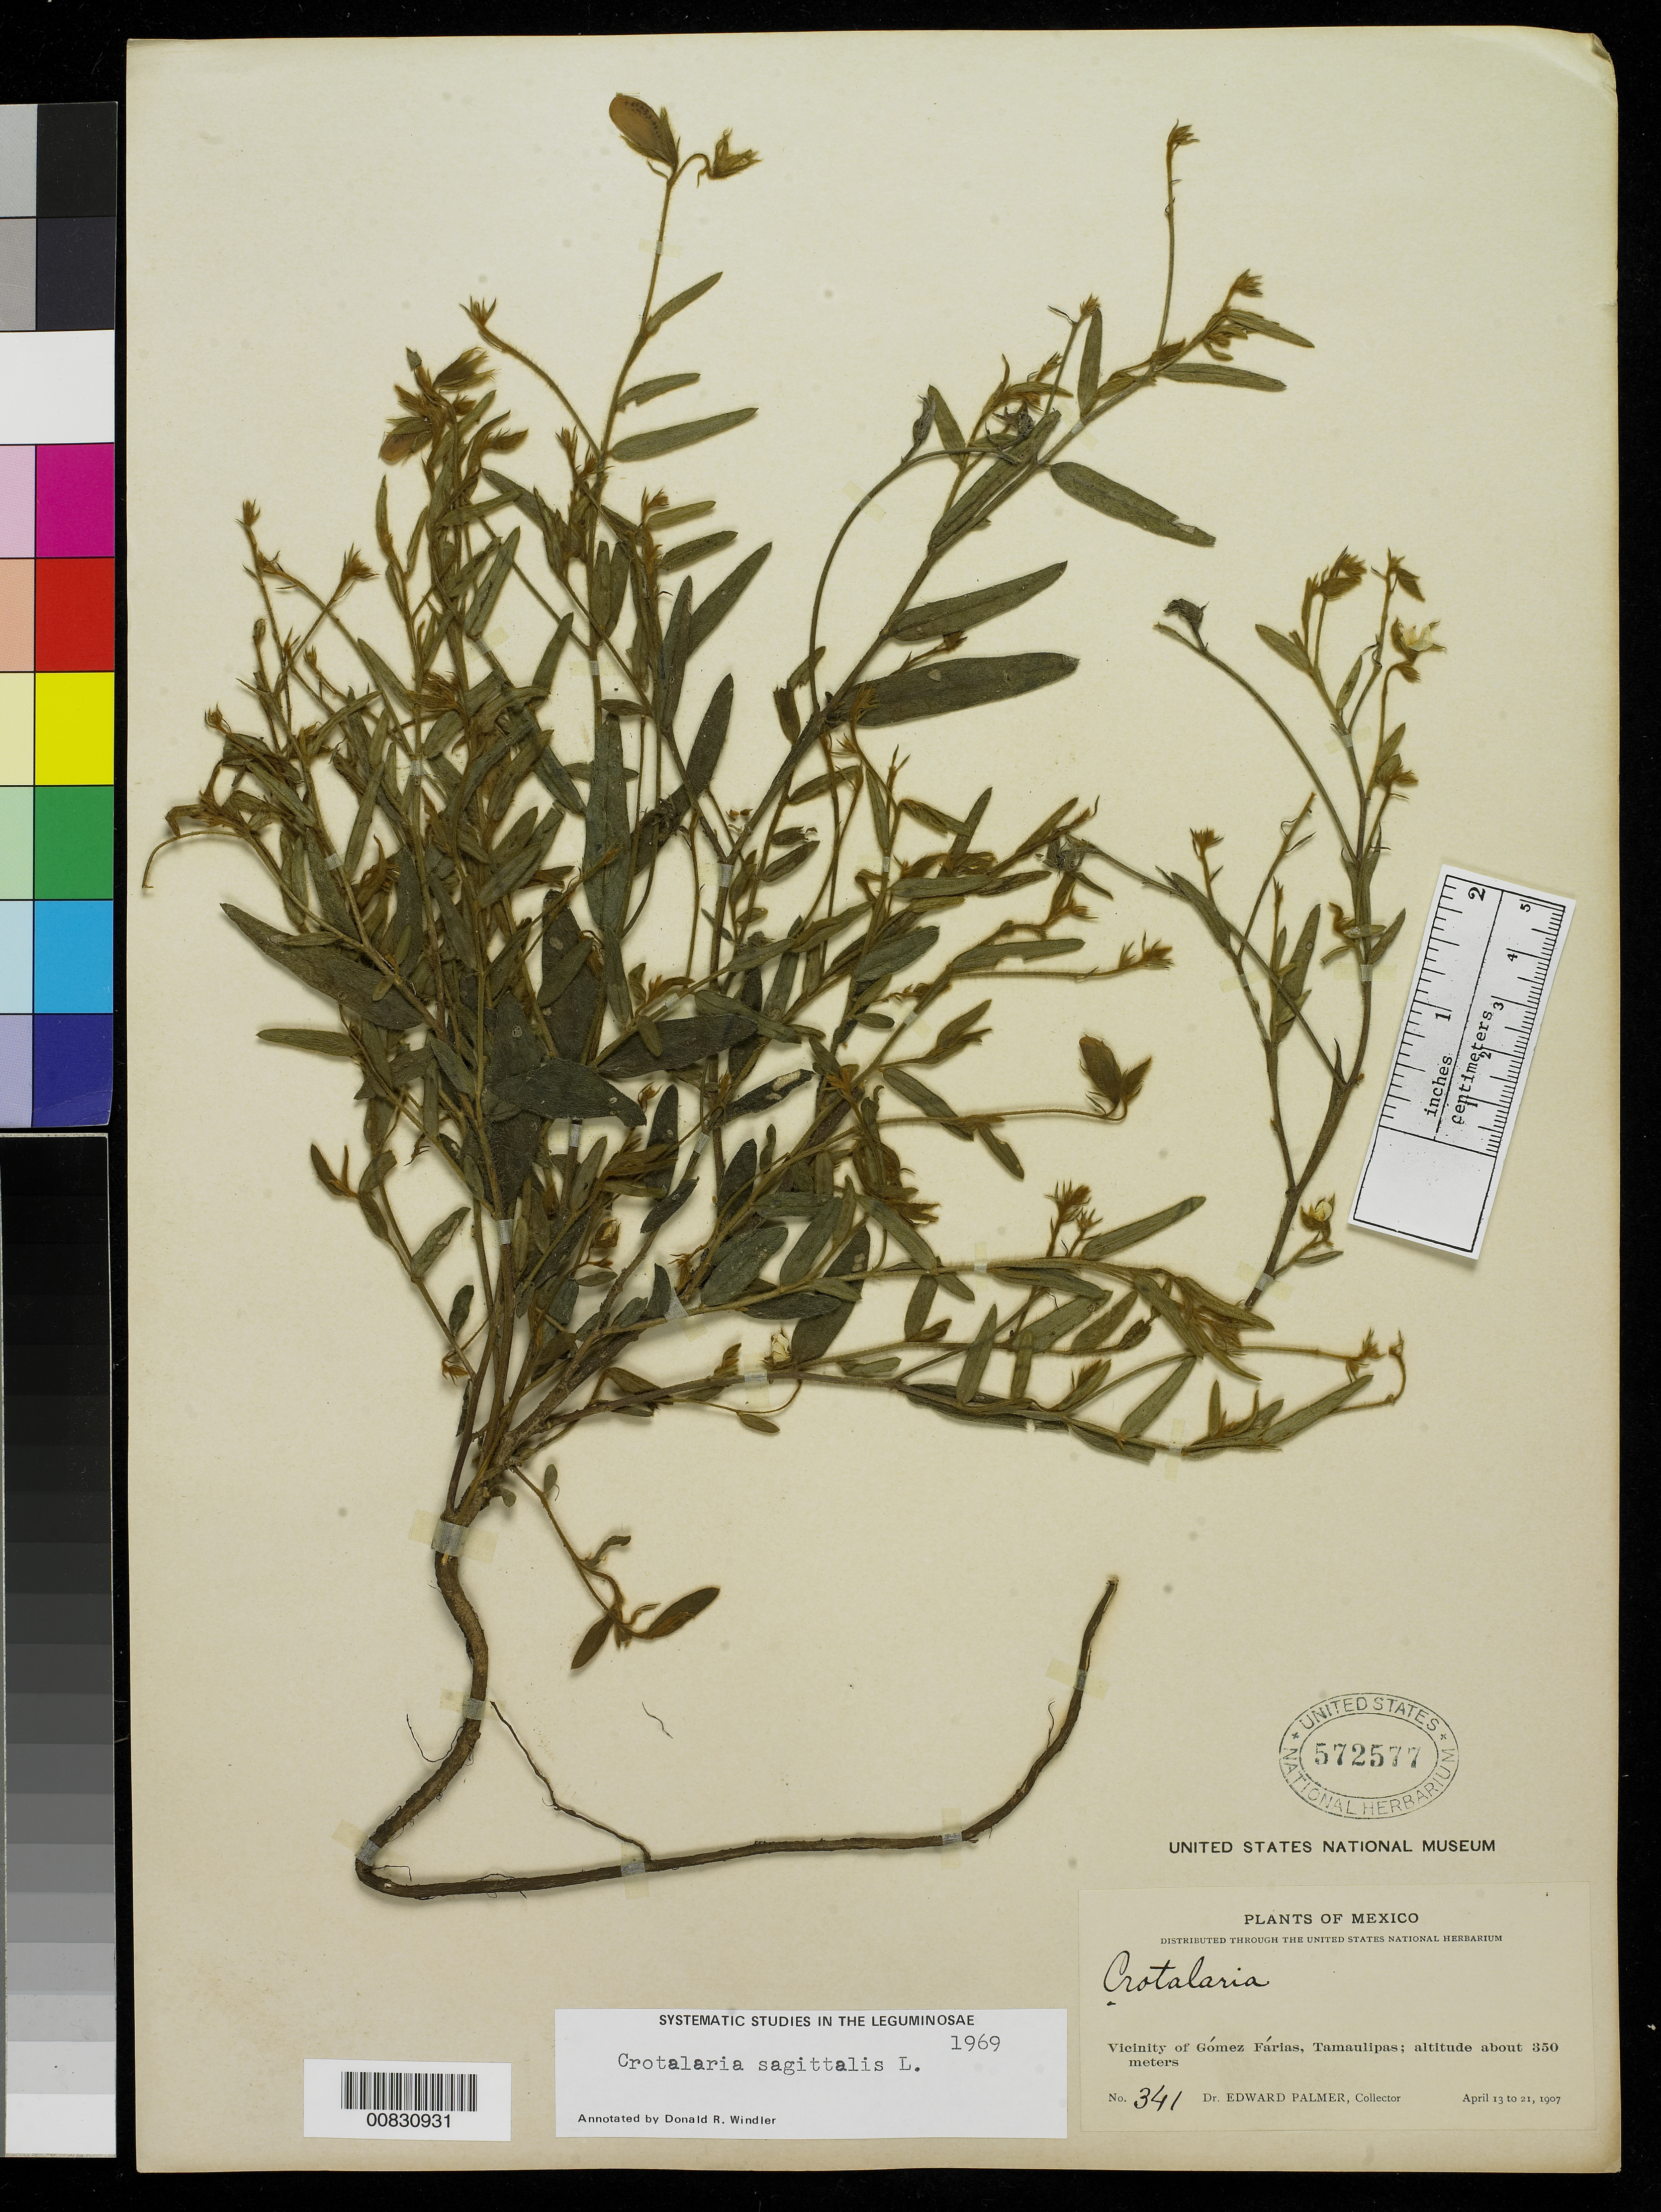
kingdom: Plantae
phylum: Tracheophyta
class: Magnoliopsida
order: Fabales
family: Fabaceae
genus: Crotalaria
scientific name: Crotalaria sagittalis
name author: L.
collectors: E. Palmer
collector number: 341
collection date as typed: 13 Apr 1907 to 21 Apr 1907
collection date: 1907-04-13/1907-04-21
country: Mexico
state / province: Tamaulipas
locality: Vicinity of Gómez Farias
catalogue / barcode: US 572577